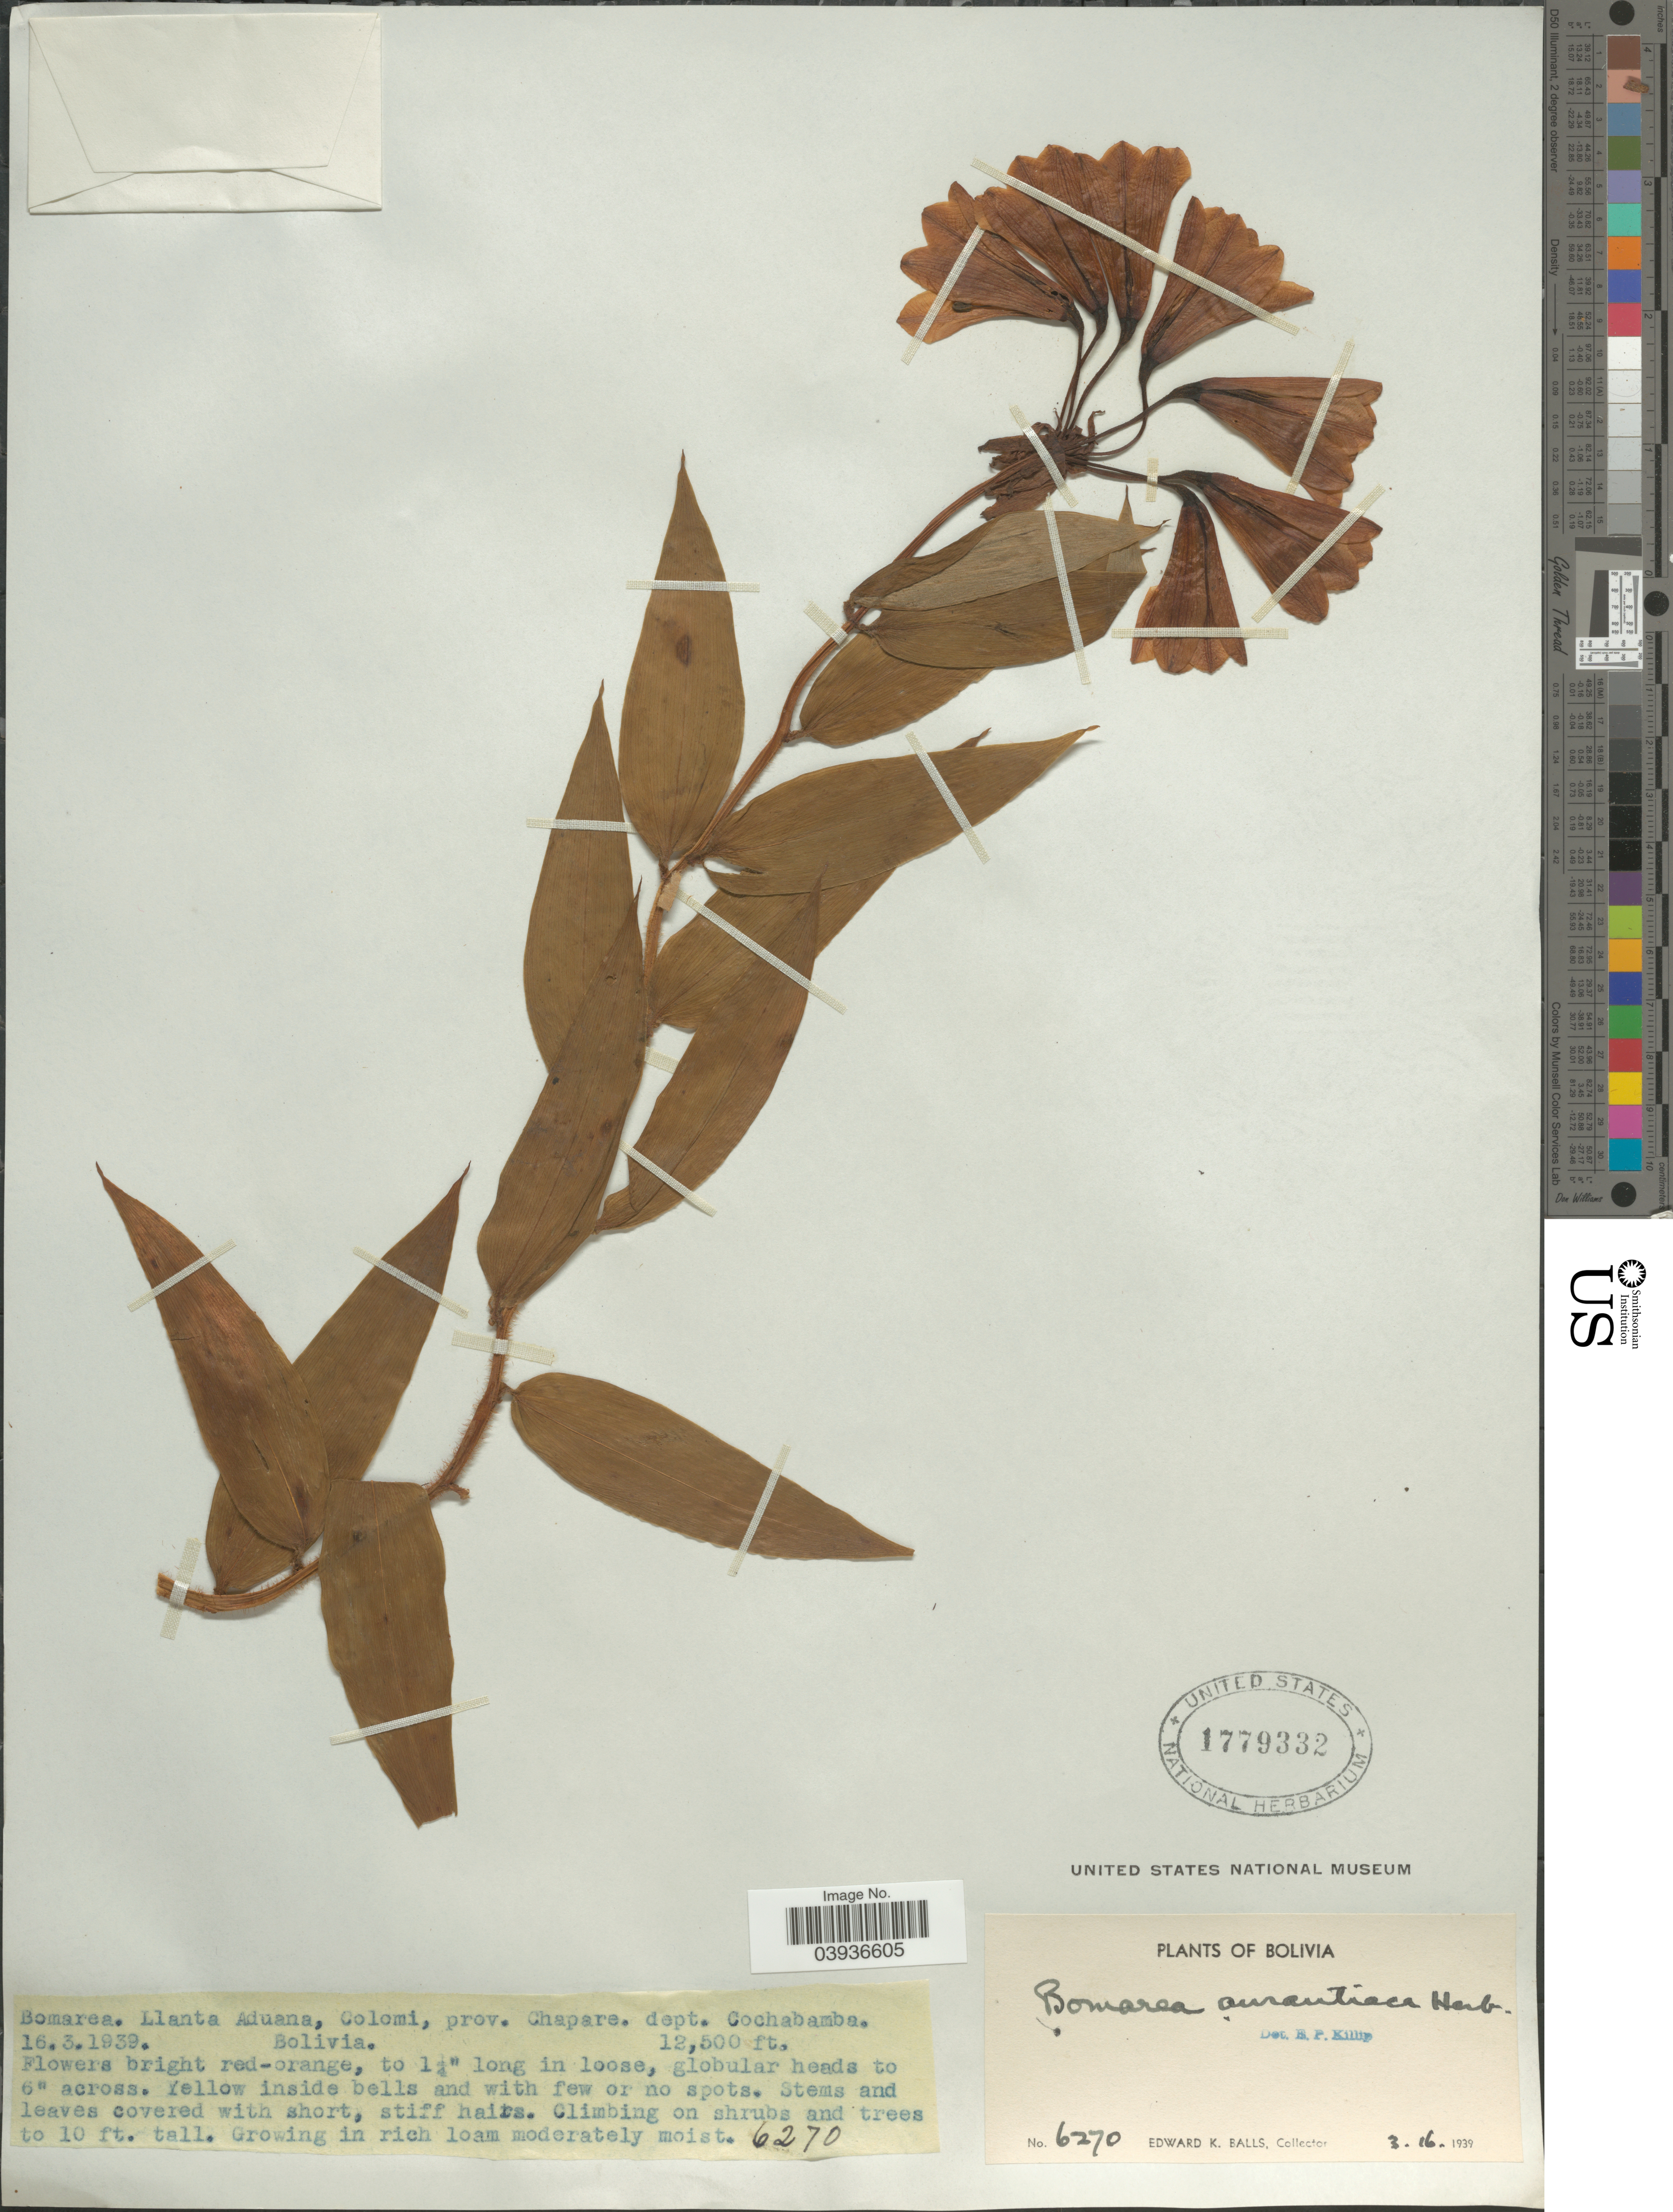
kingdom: Plantae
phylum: Tracheophyta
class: Liliopsida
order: Liliales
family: Alstroemeriaceae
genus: Bomarea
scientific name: Bomarea aurantiaca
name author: Herb.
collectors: E. K. Balls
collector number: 6270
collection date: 1939-03-16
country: Bolivia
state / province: Cochabamba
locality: Llanta Aduana, Colomi, prov. Chapare. dept. Cochabamba.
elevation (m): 3810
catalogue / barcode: US 1779332